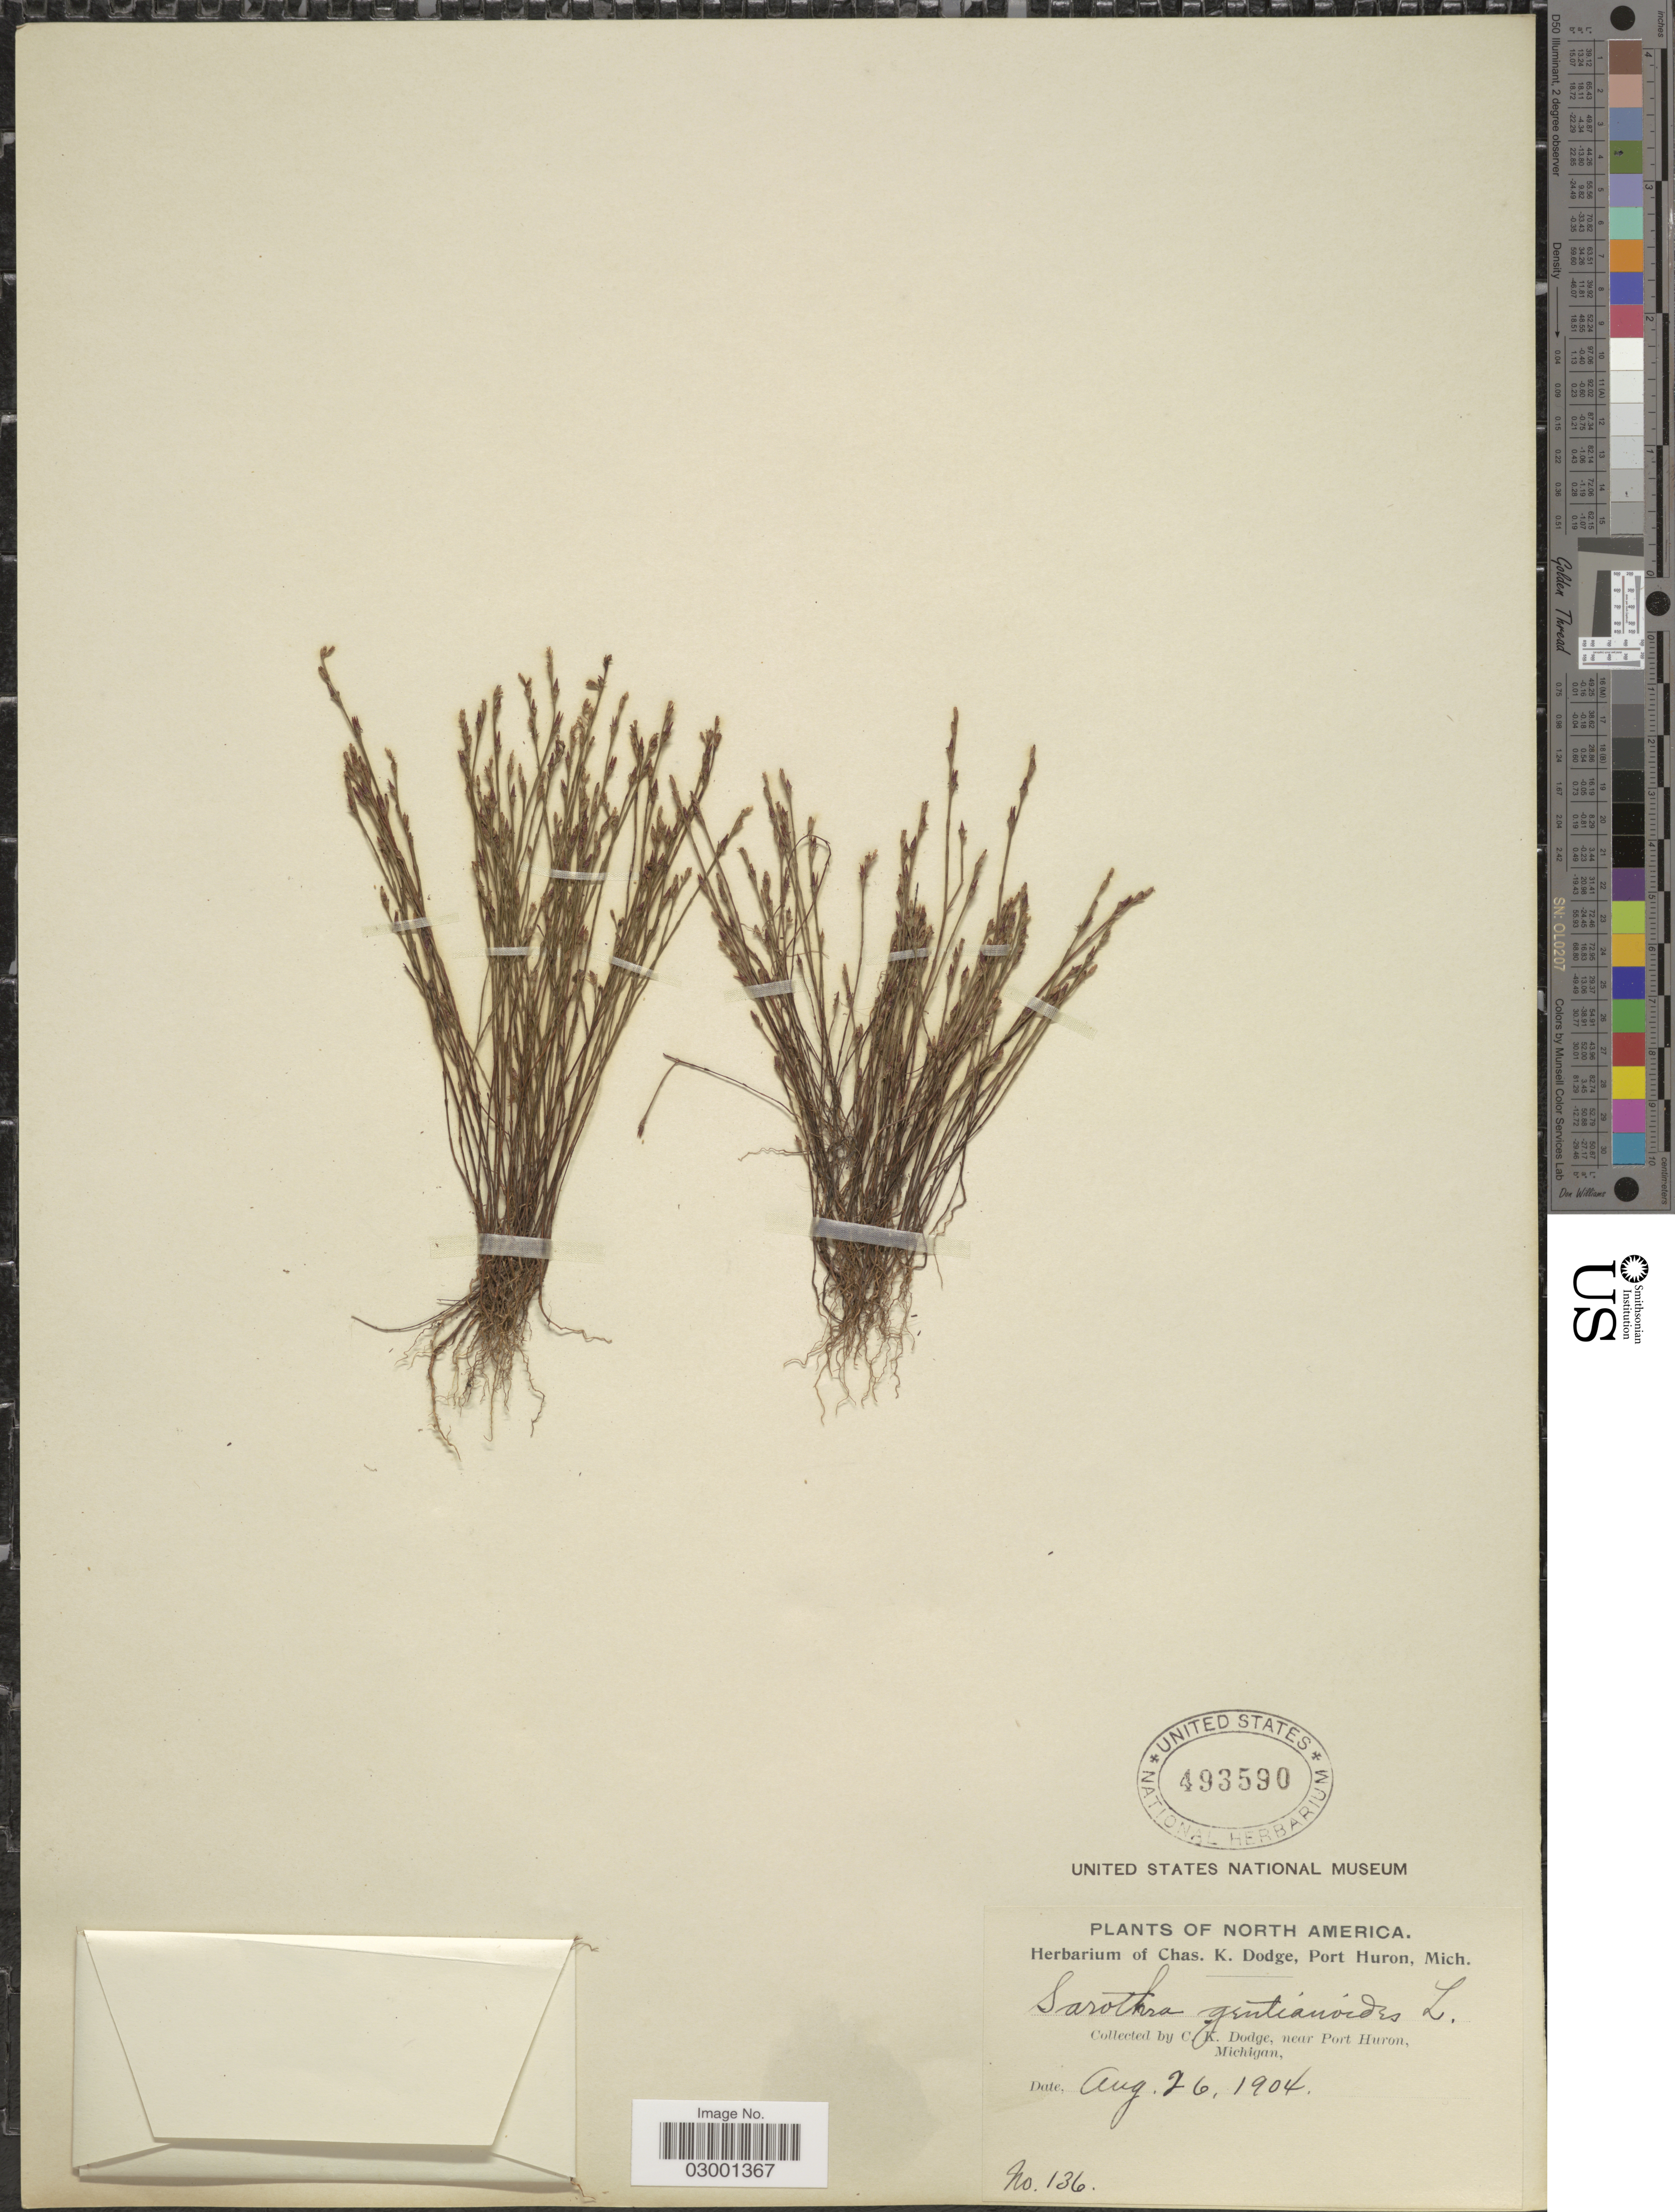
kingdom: Plantae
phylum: Tracheophyta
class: Magnoliopsida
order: Malpighiales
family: Hypericaceae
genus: Hypericum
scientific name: Hypericum gentianoides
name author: (L.) Britton, Stearns & Poggenb.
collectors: C. Dodge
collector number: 136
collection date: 1904-08-26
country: United States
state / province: Michigan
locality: Near Port Huron.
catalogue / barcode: US 493590